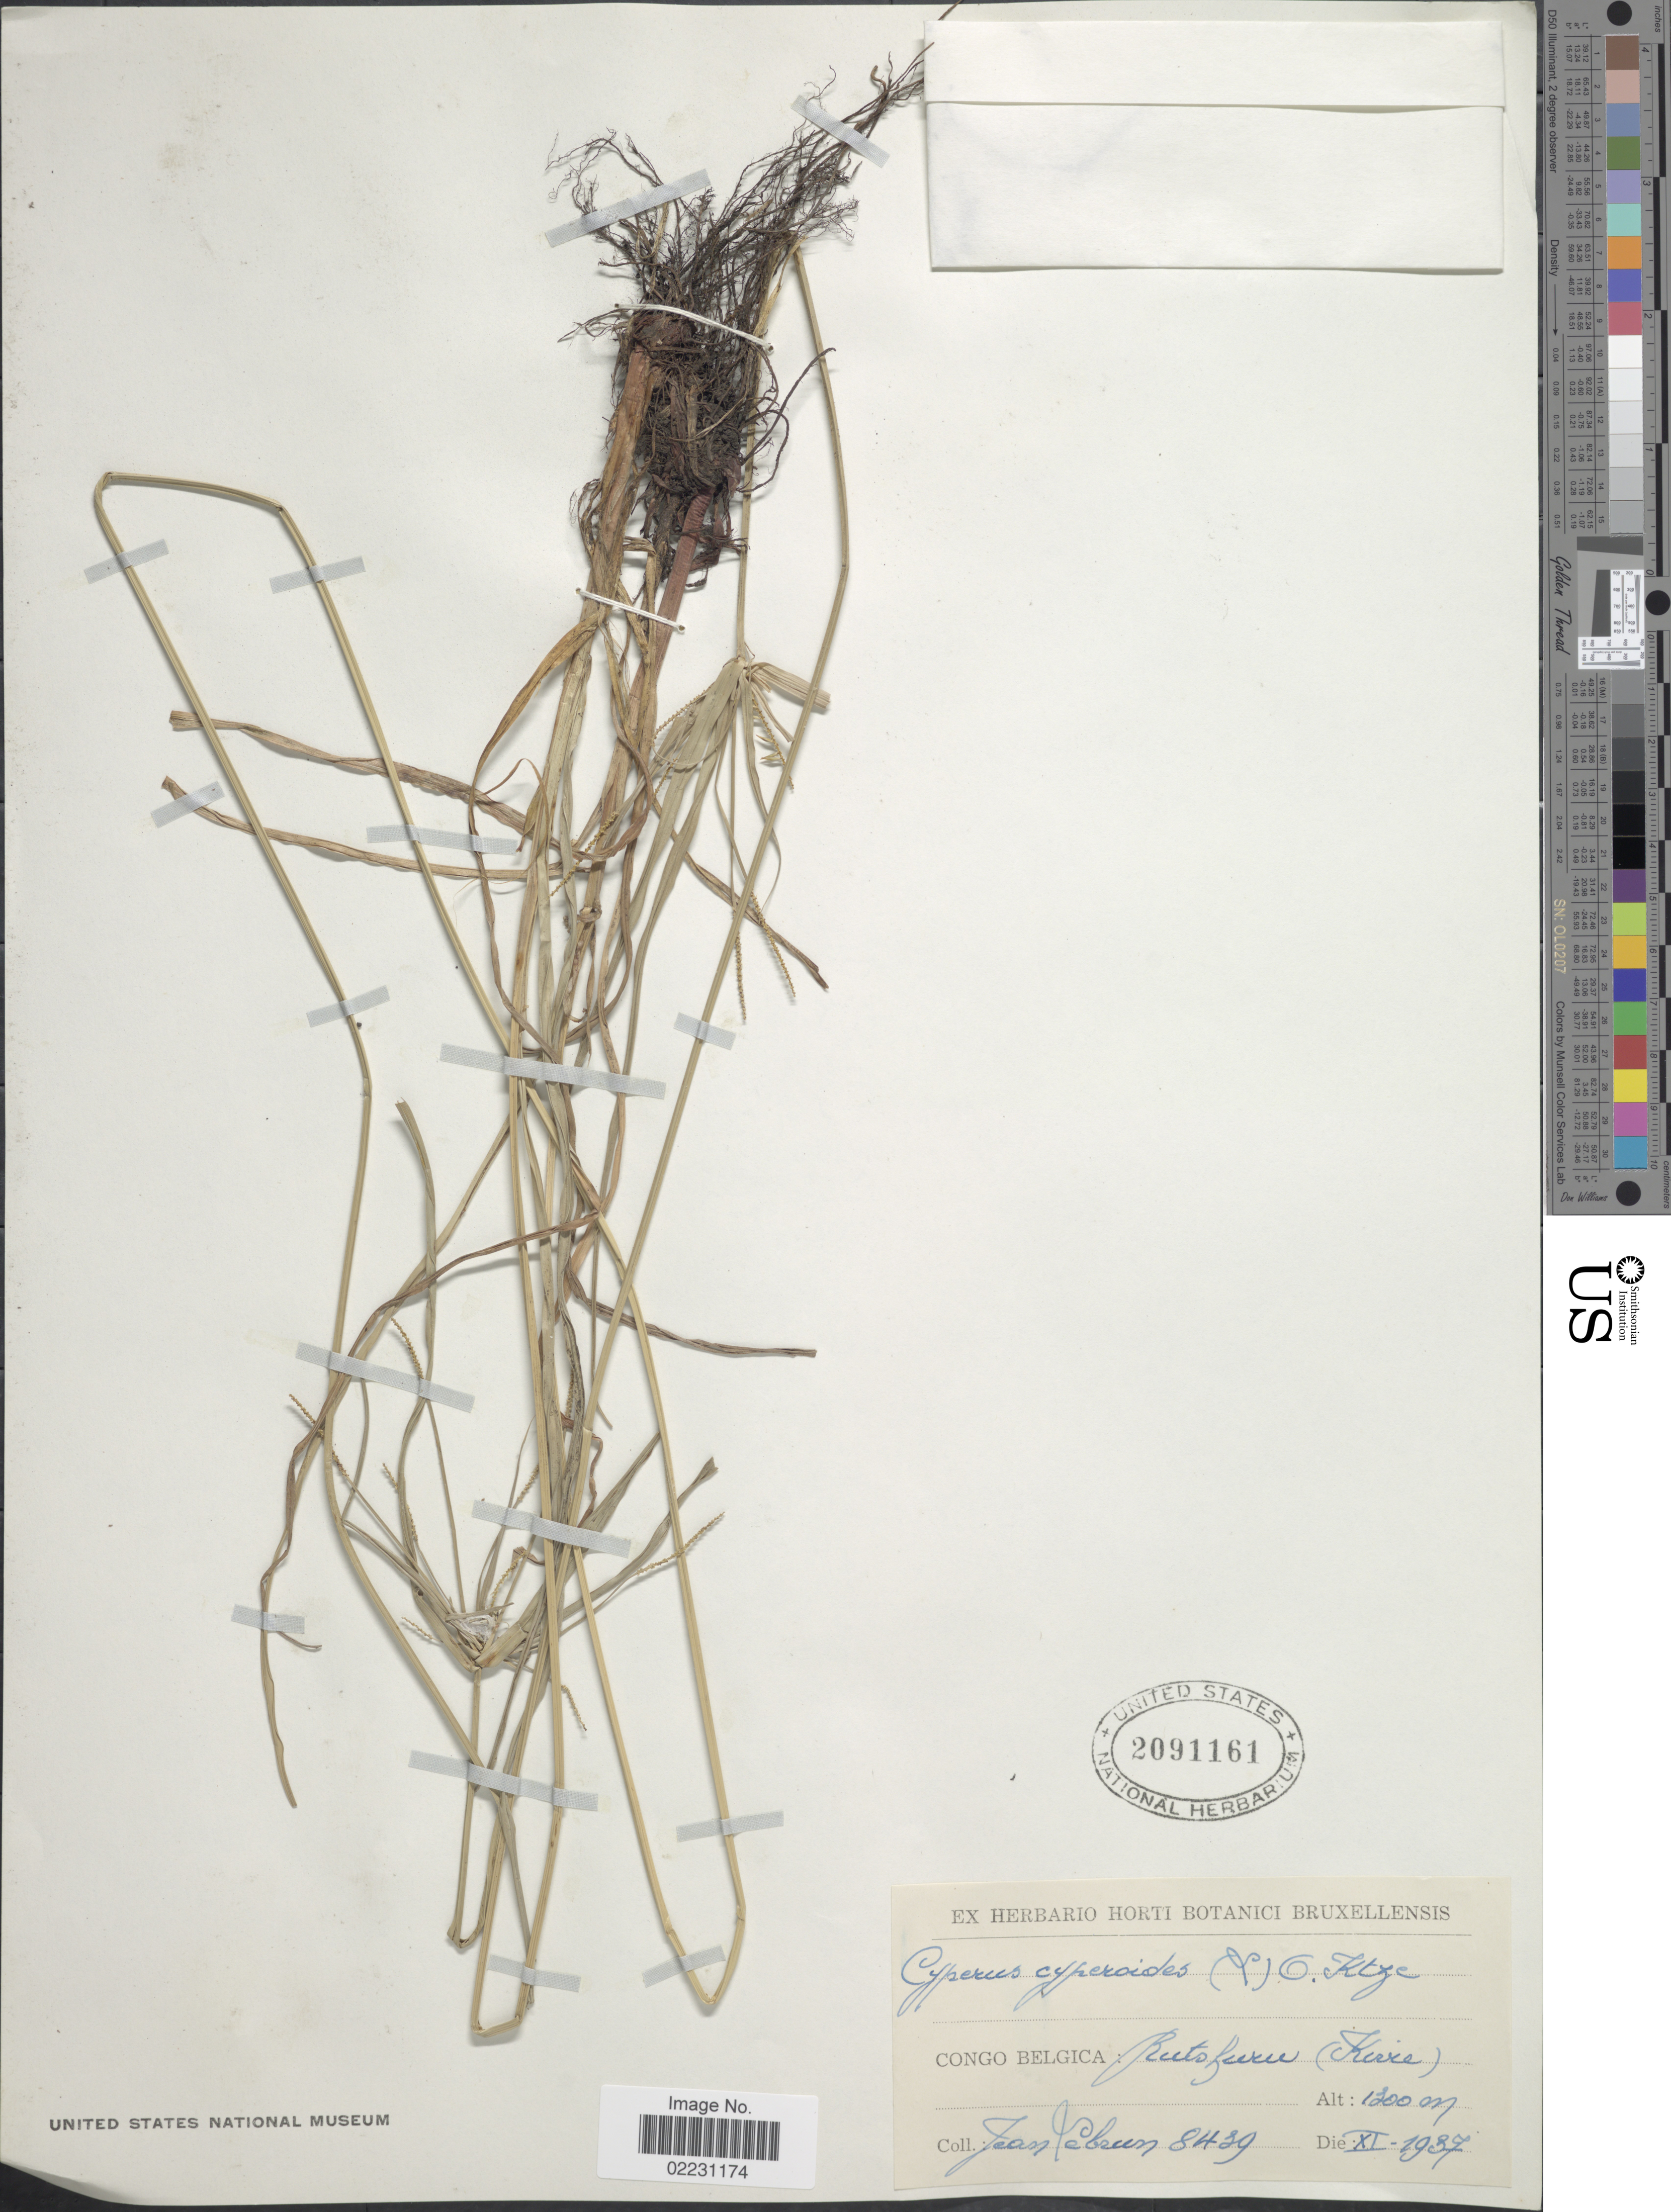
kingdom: Plantae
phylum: Tracheophyta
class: Liliopsida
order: Poales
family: Cyperaceae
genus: Cyperus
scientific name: Cyperus cyperoides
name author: (L.) Kuntze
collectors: J. A. Lebrun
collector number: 8439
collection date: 1937-11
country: Congo, Democratic Republic of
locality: Congo Belgica: Rutshuru (Kivu).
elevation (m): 1300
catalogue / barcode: US 2091161